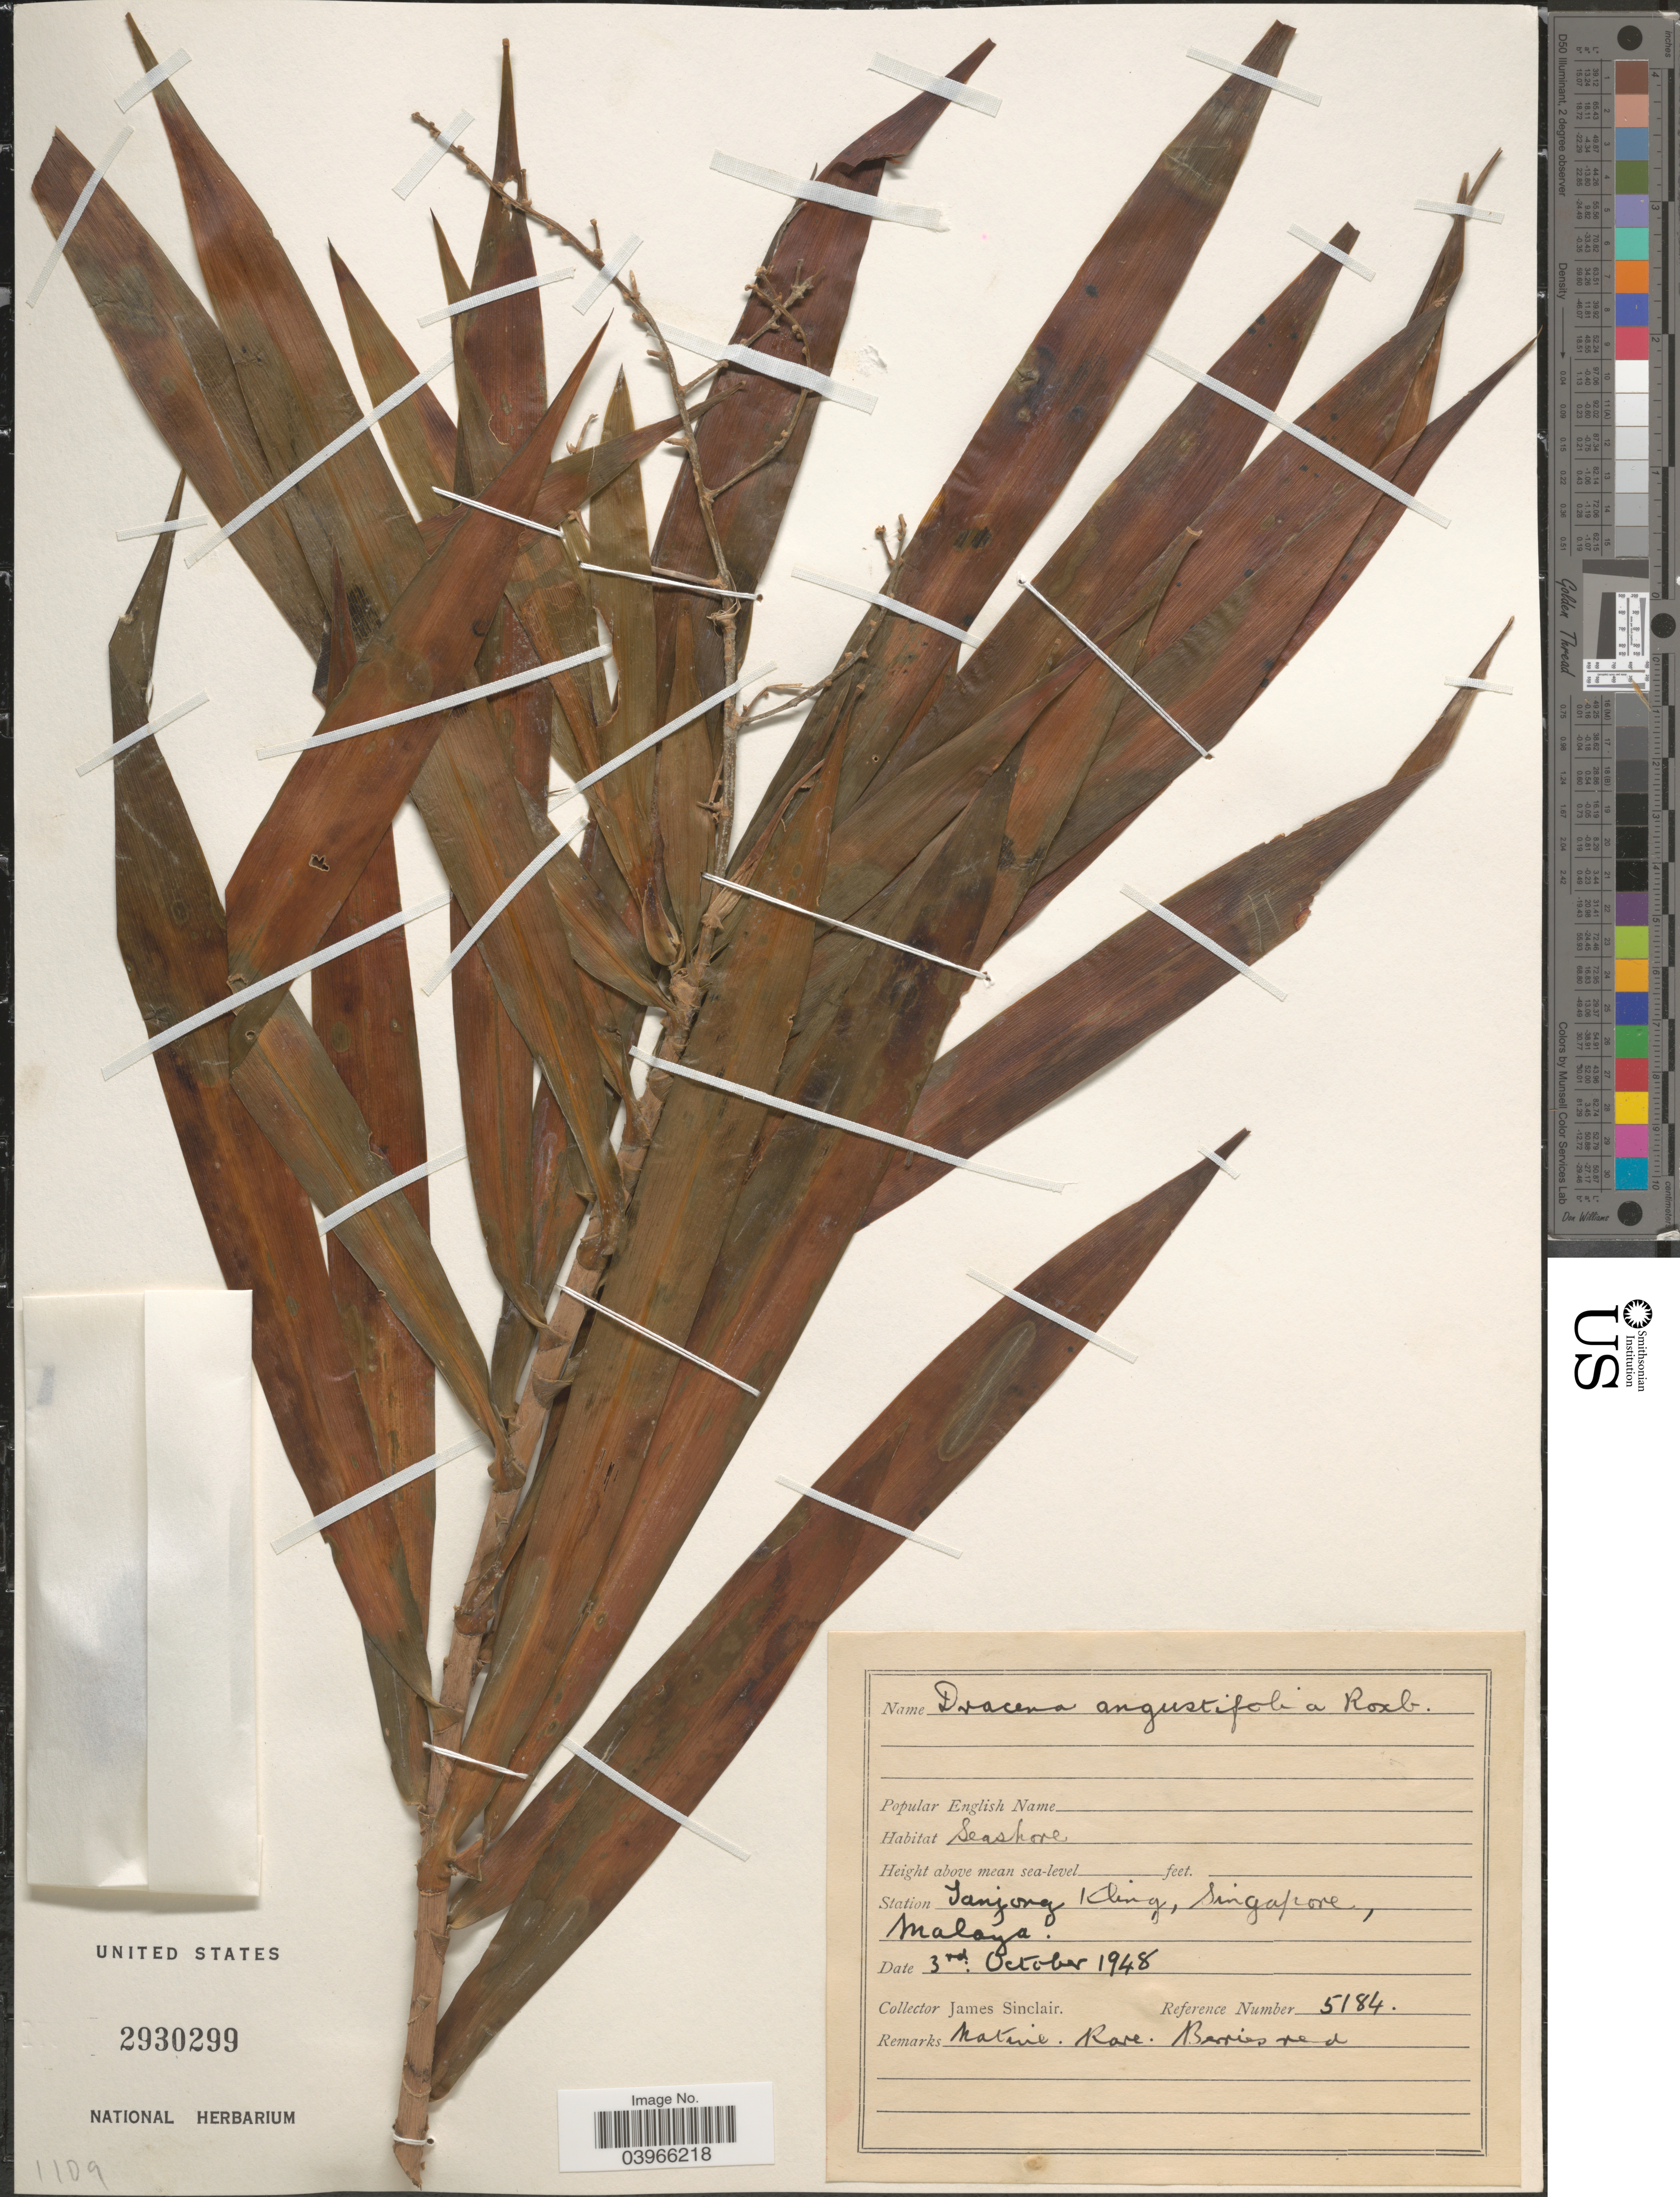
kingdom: Plantae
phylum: Tracheophyta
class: Liliopsida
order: Asparagales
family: Asparagaceae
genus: Dracaena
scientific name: Dracaena brachyphylla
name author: (Labroy) Kurz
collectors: J. Sinclair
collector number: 5184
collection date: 1948-10-03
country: Singapore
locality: Station Tanjong Kling, Malaya.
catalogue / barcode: US 2930299